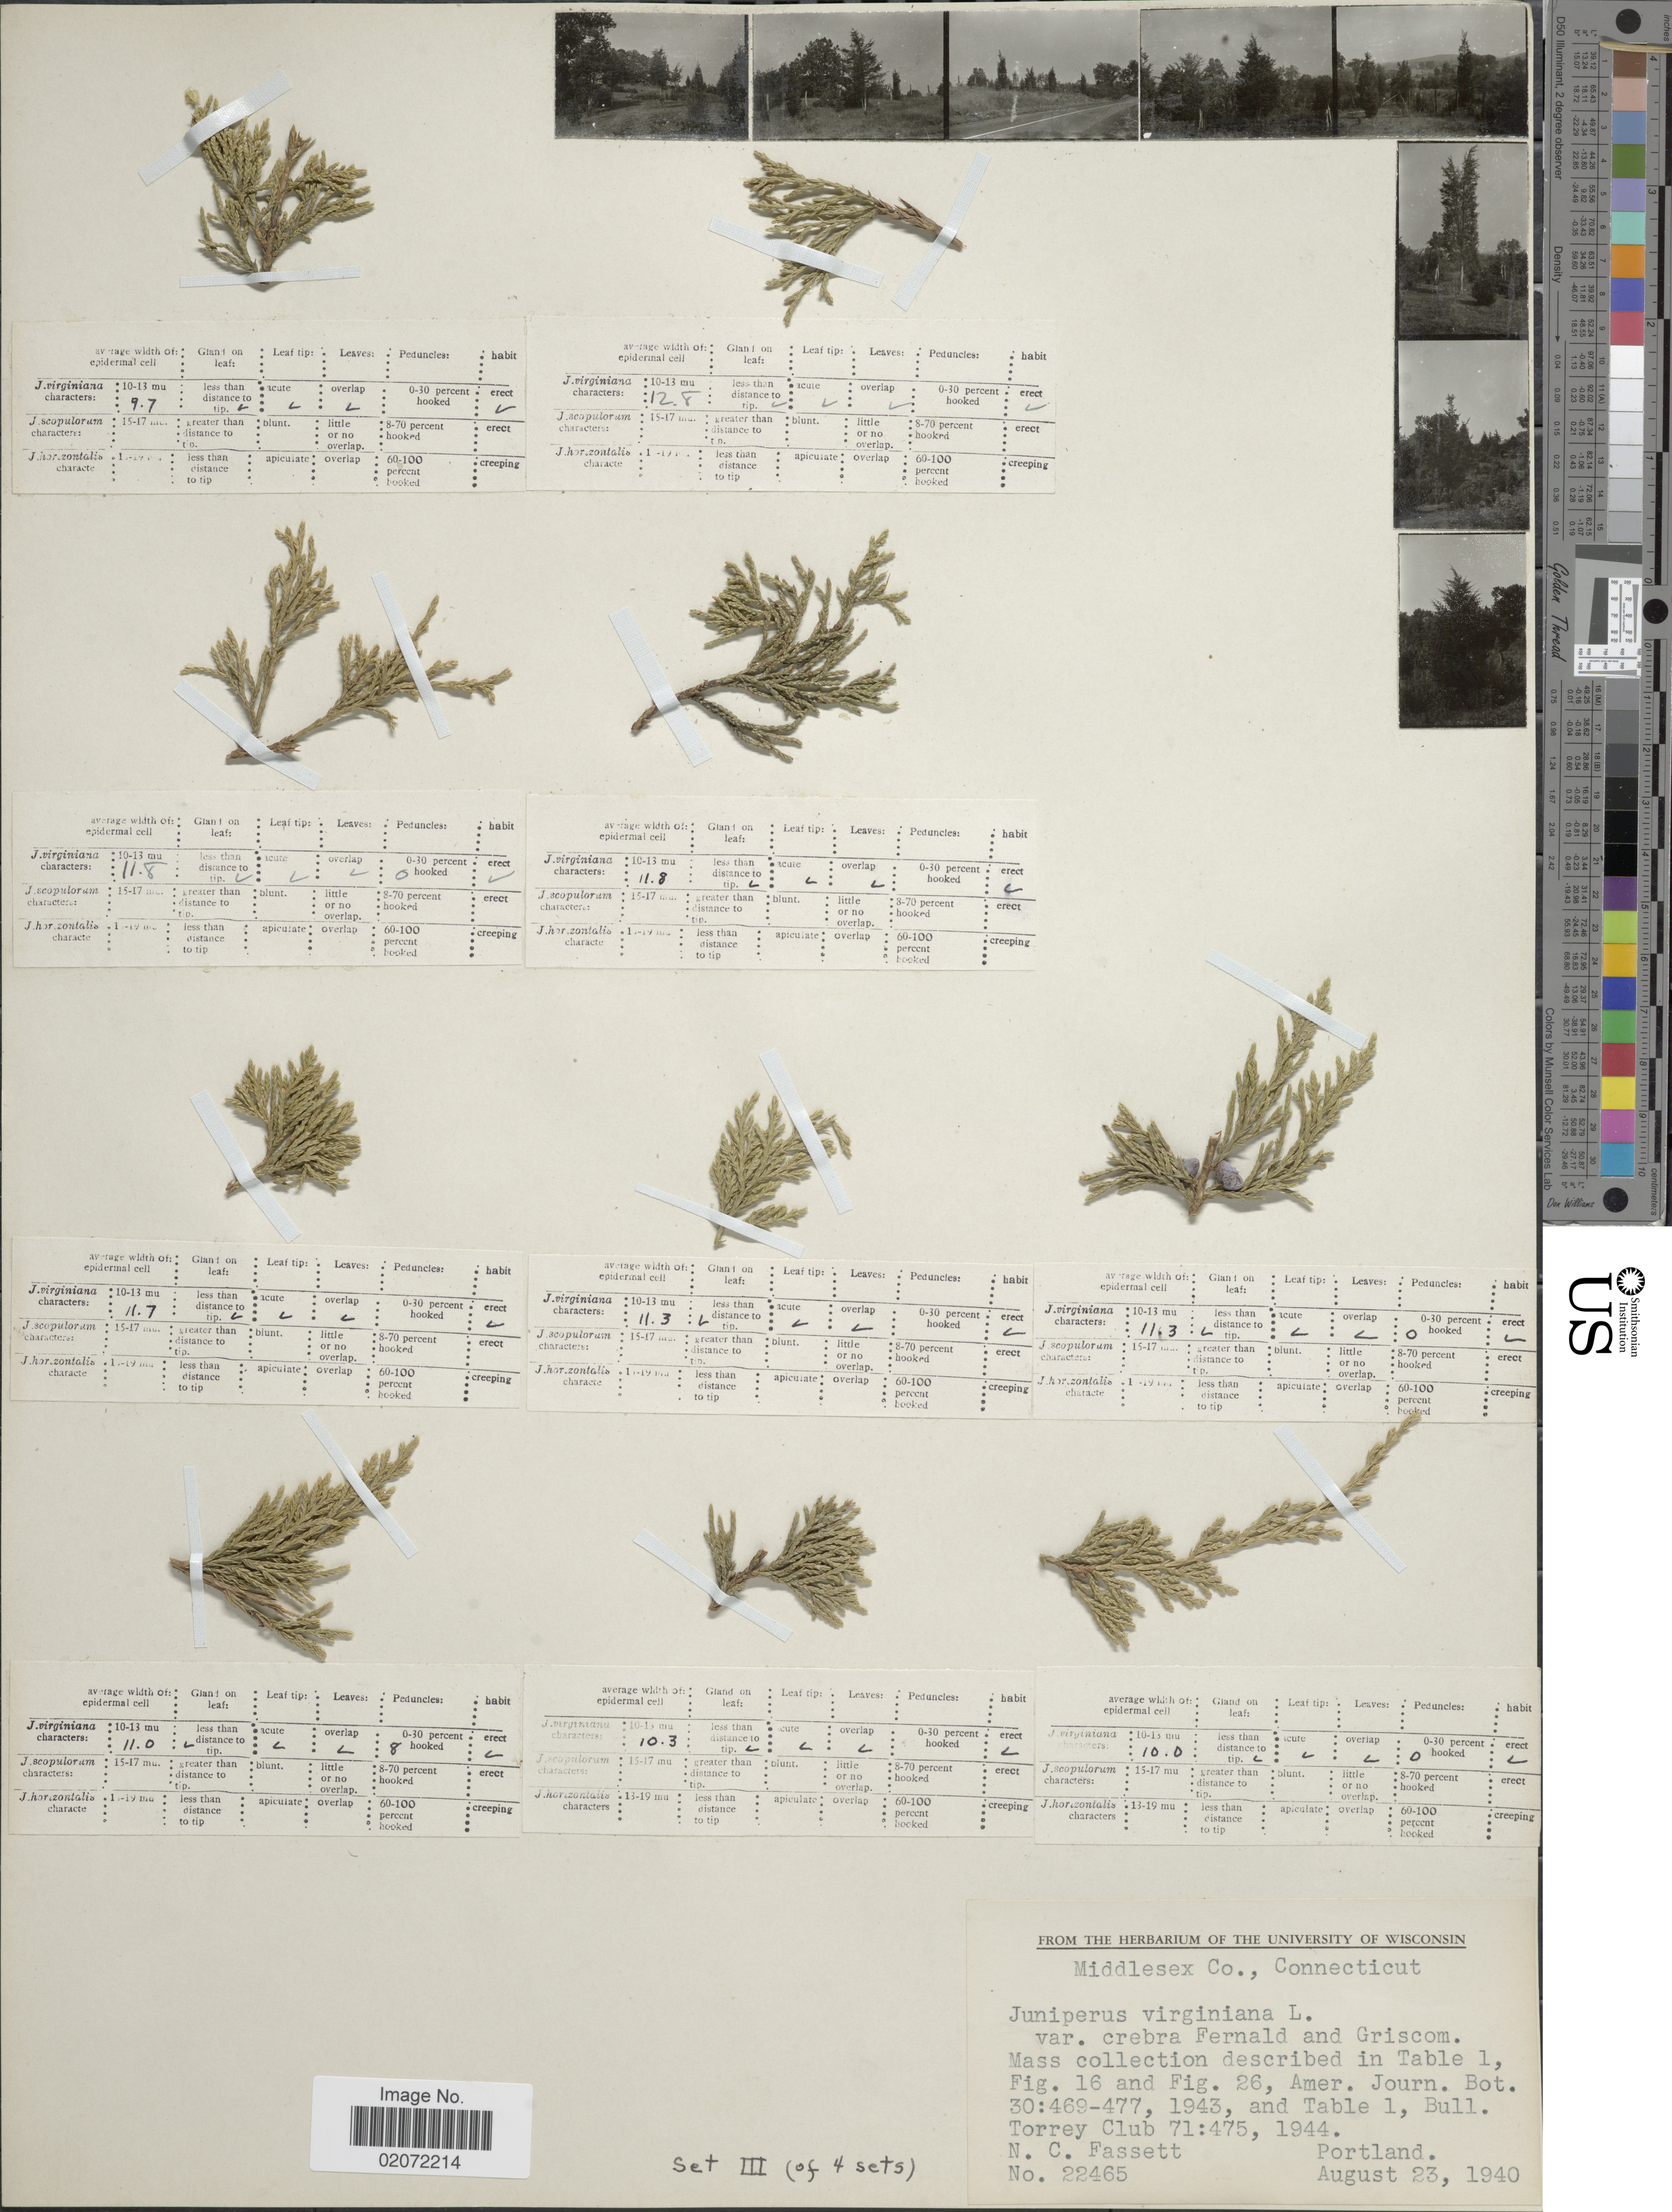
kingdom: Plantae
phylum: Tracheophyta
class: Pinopsida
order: Pinales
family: Cupressaceae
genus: Juniperus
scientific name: Juniperus virginiana var. crebra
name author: Fernald & Griscom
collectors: N. C. Fassett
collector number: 22465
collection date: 1940-08-23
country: United States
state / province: Connecticut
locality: Middlesex Co., Connecticut. Portland.